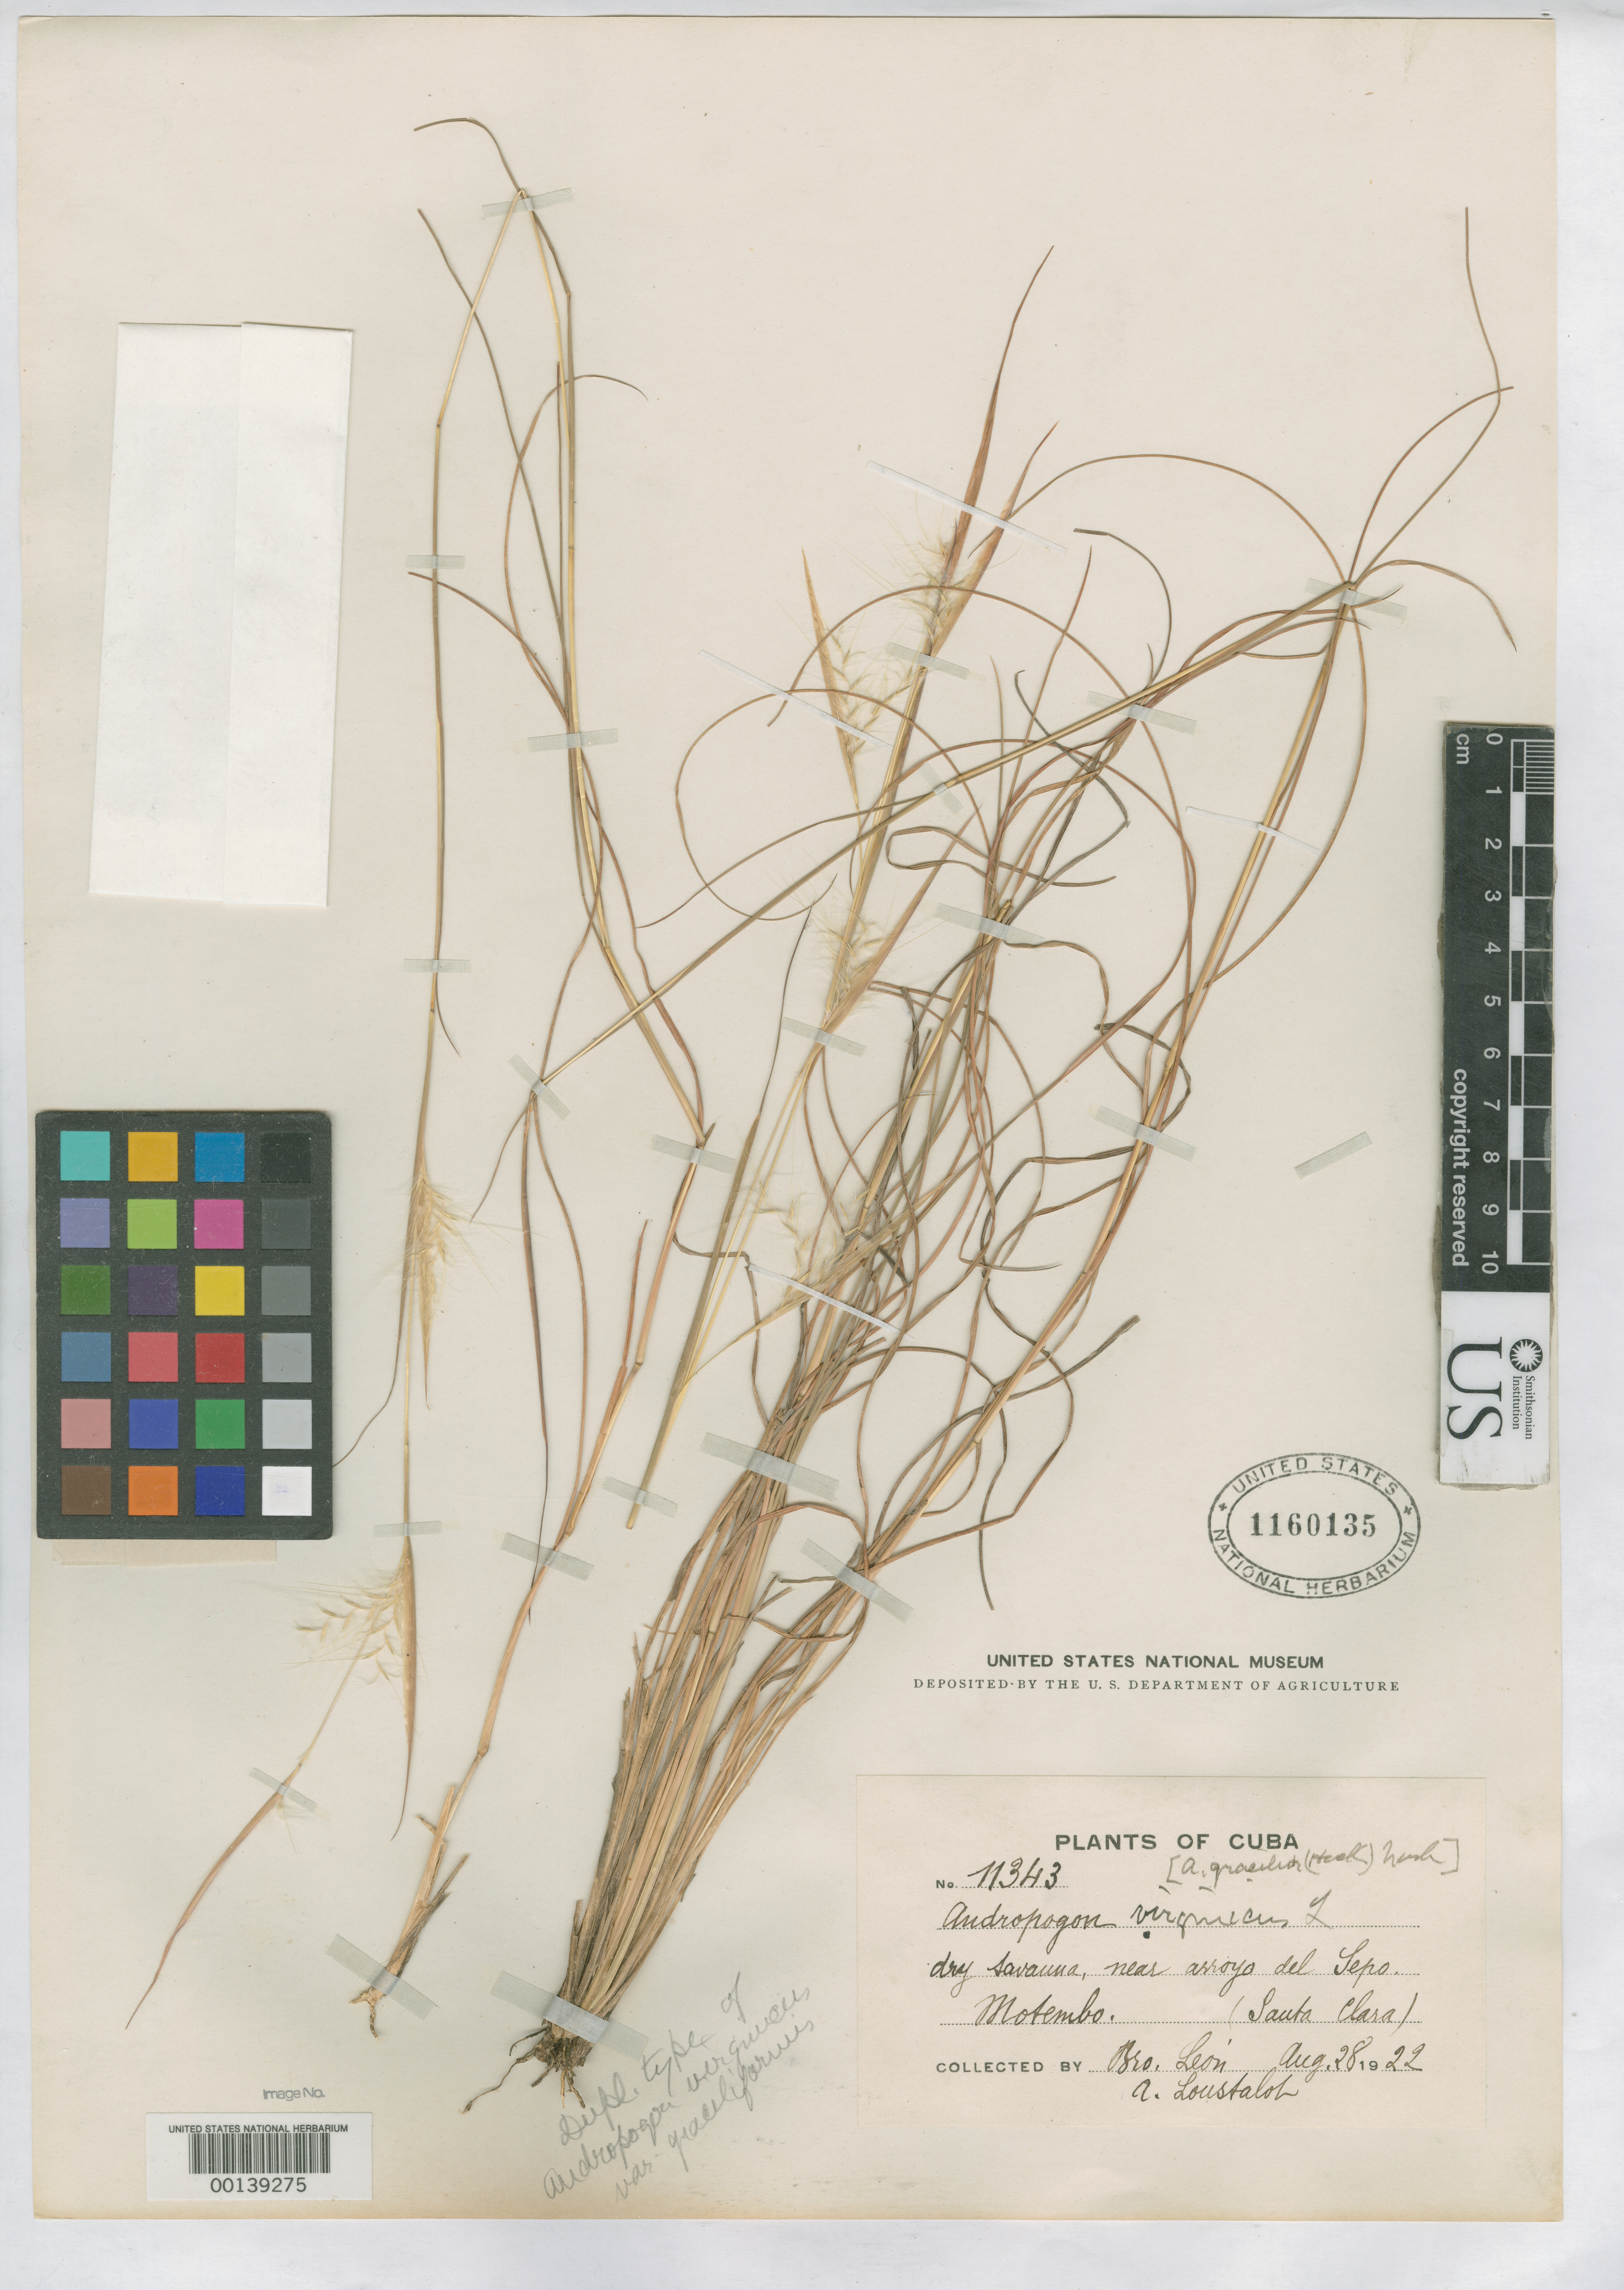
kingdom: Plantae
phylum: Tracheophyta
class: Liliopsida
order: Poales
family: Poaceae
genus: Andropogon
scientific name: Andropogon virginicus var. graciliformis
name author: León ex Britton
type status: Isotype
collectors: Bro. León & A. Loustalot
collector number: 11343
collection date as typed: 28 Aug 1922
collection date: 1922-08-28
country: Cuba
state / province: Las Villas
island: Greater Antilles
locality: Sabana de Motembo, Santa Clara.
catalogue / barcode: US 1160135